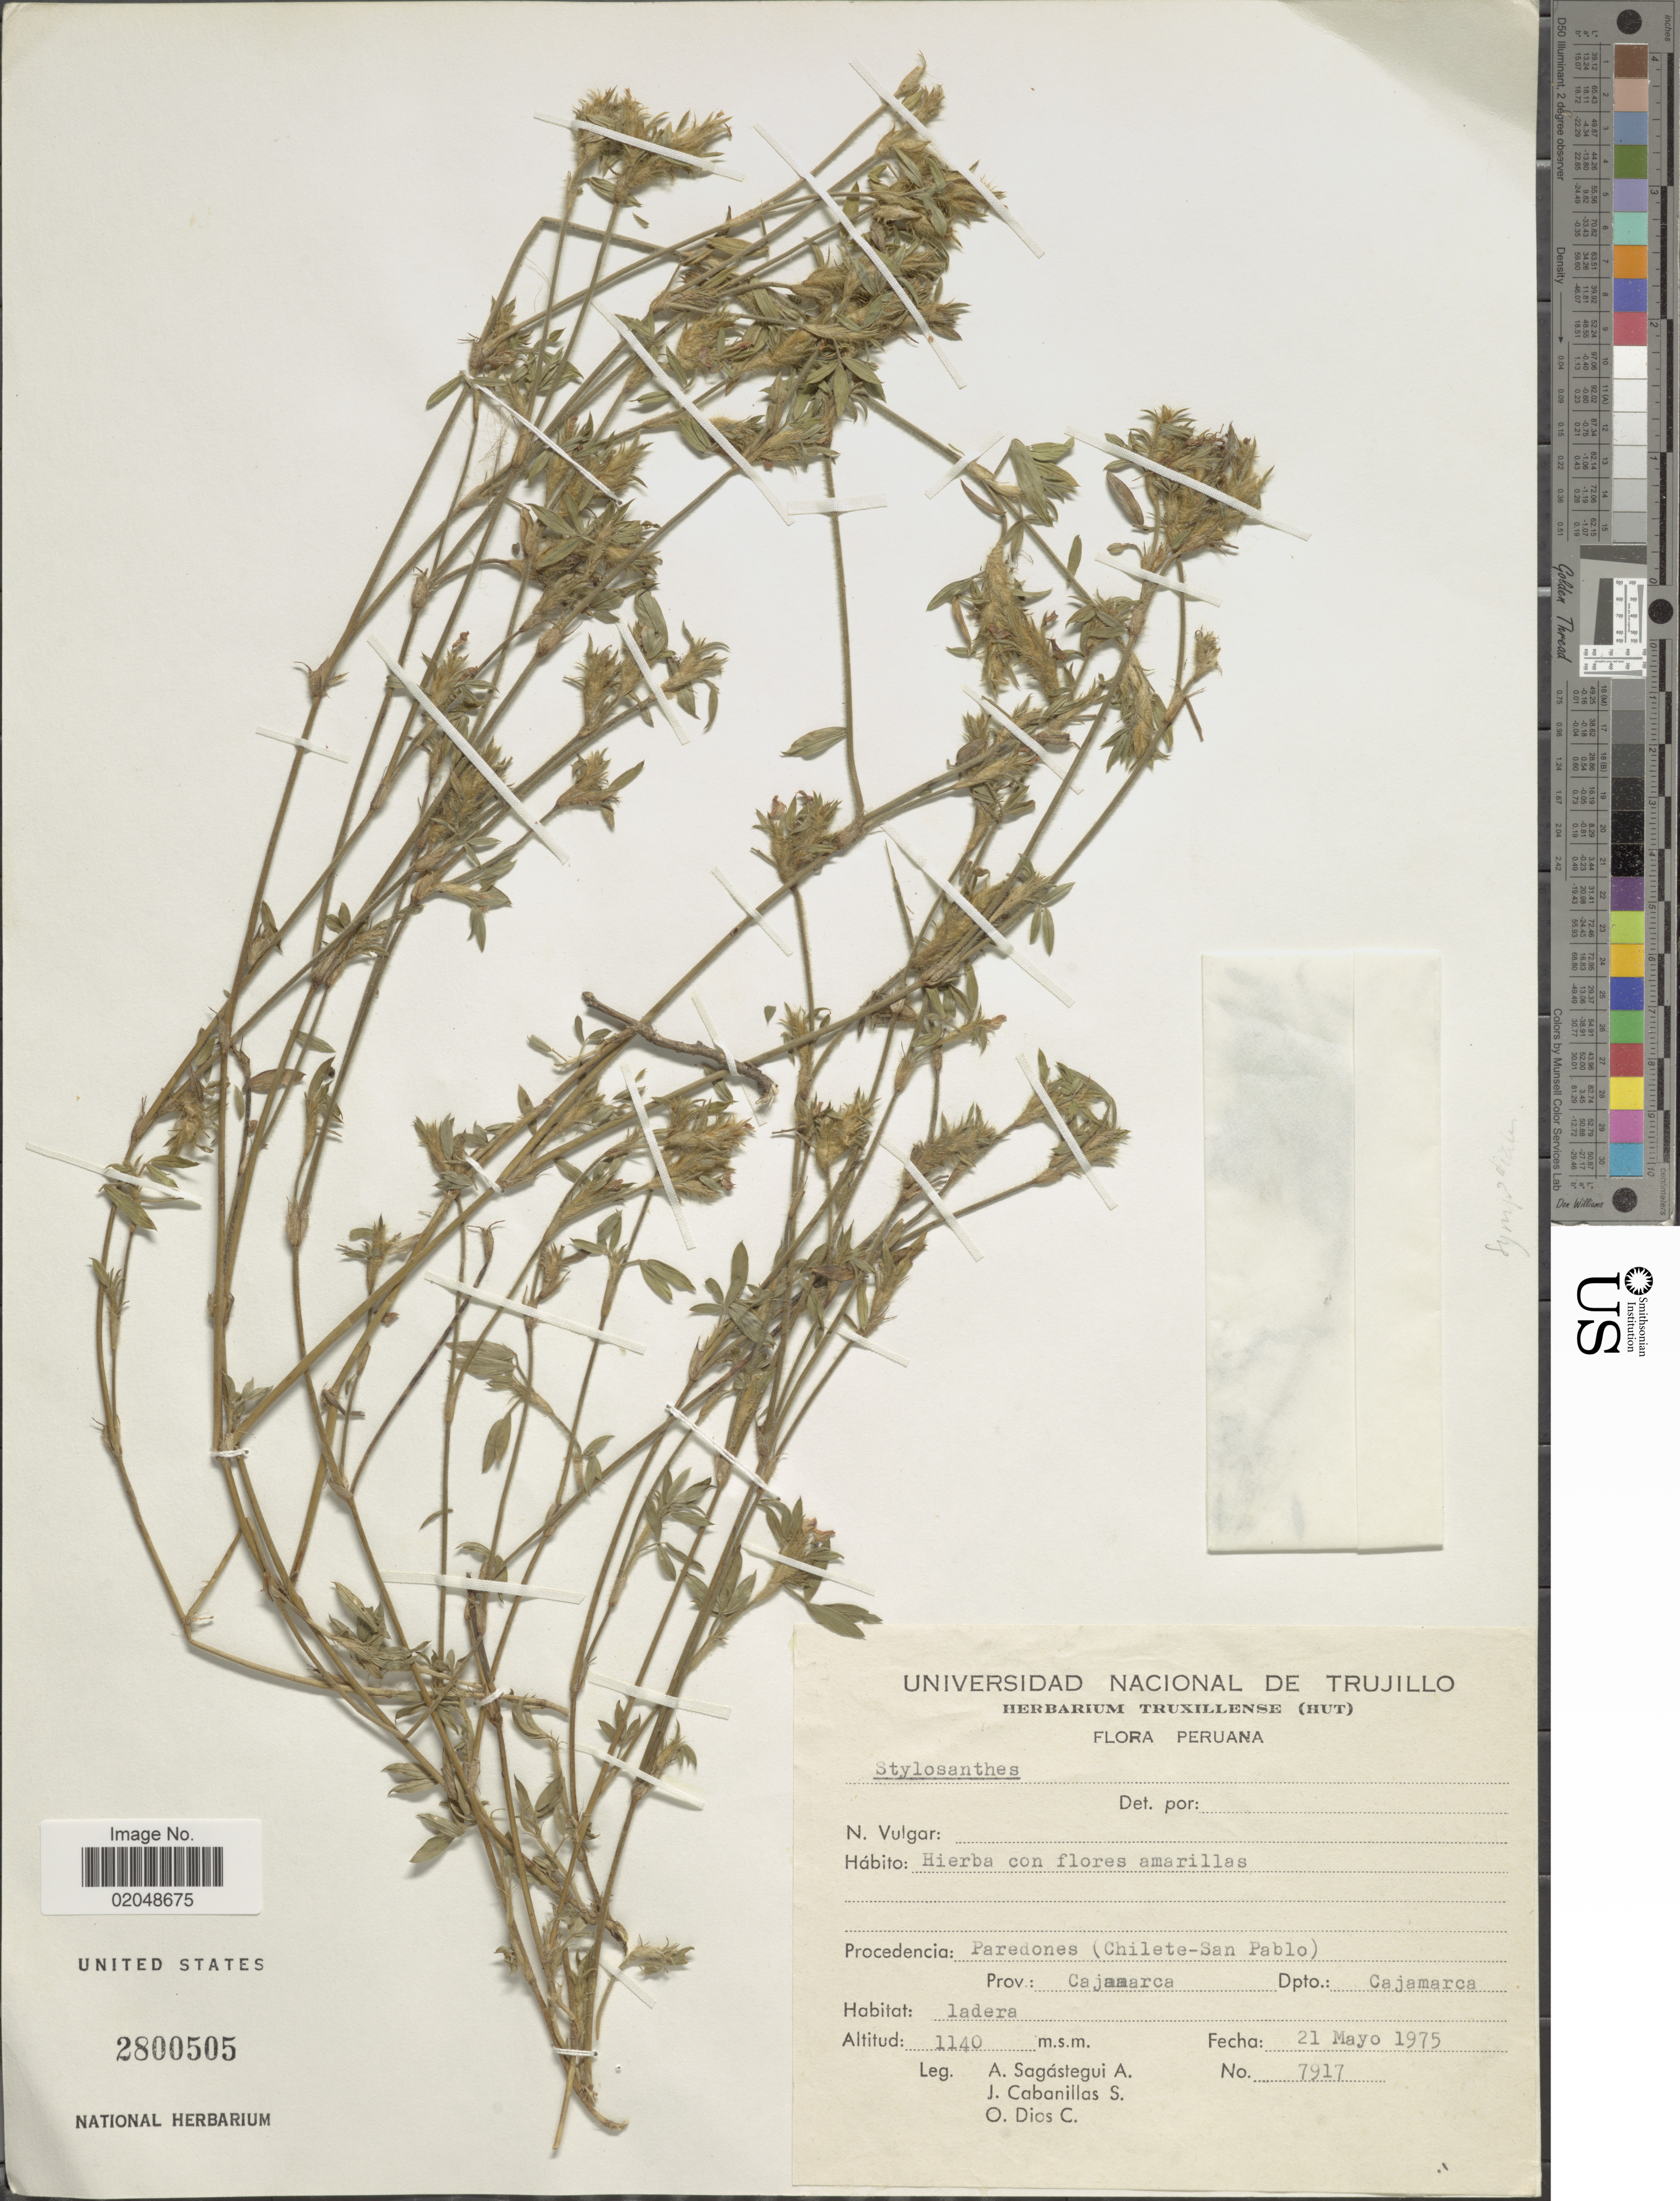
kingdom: Plantae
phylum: Tracheophyta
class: Magnoliopsida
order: Fabales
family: Fabaceae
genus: Stylosanthes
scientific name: Stylosanthes sp.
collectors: A. Sagástegui A., J. Cabanillas S. & O. Dios C.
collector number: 7917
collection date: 1975-05-21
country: Peru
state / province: Cajamarca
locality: Paredones (Chilete-San Pablo) Prov. Cajamarca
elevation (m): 1140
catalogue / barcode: US 2800505